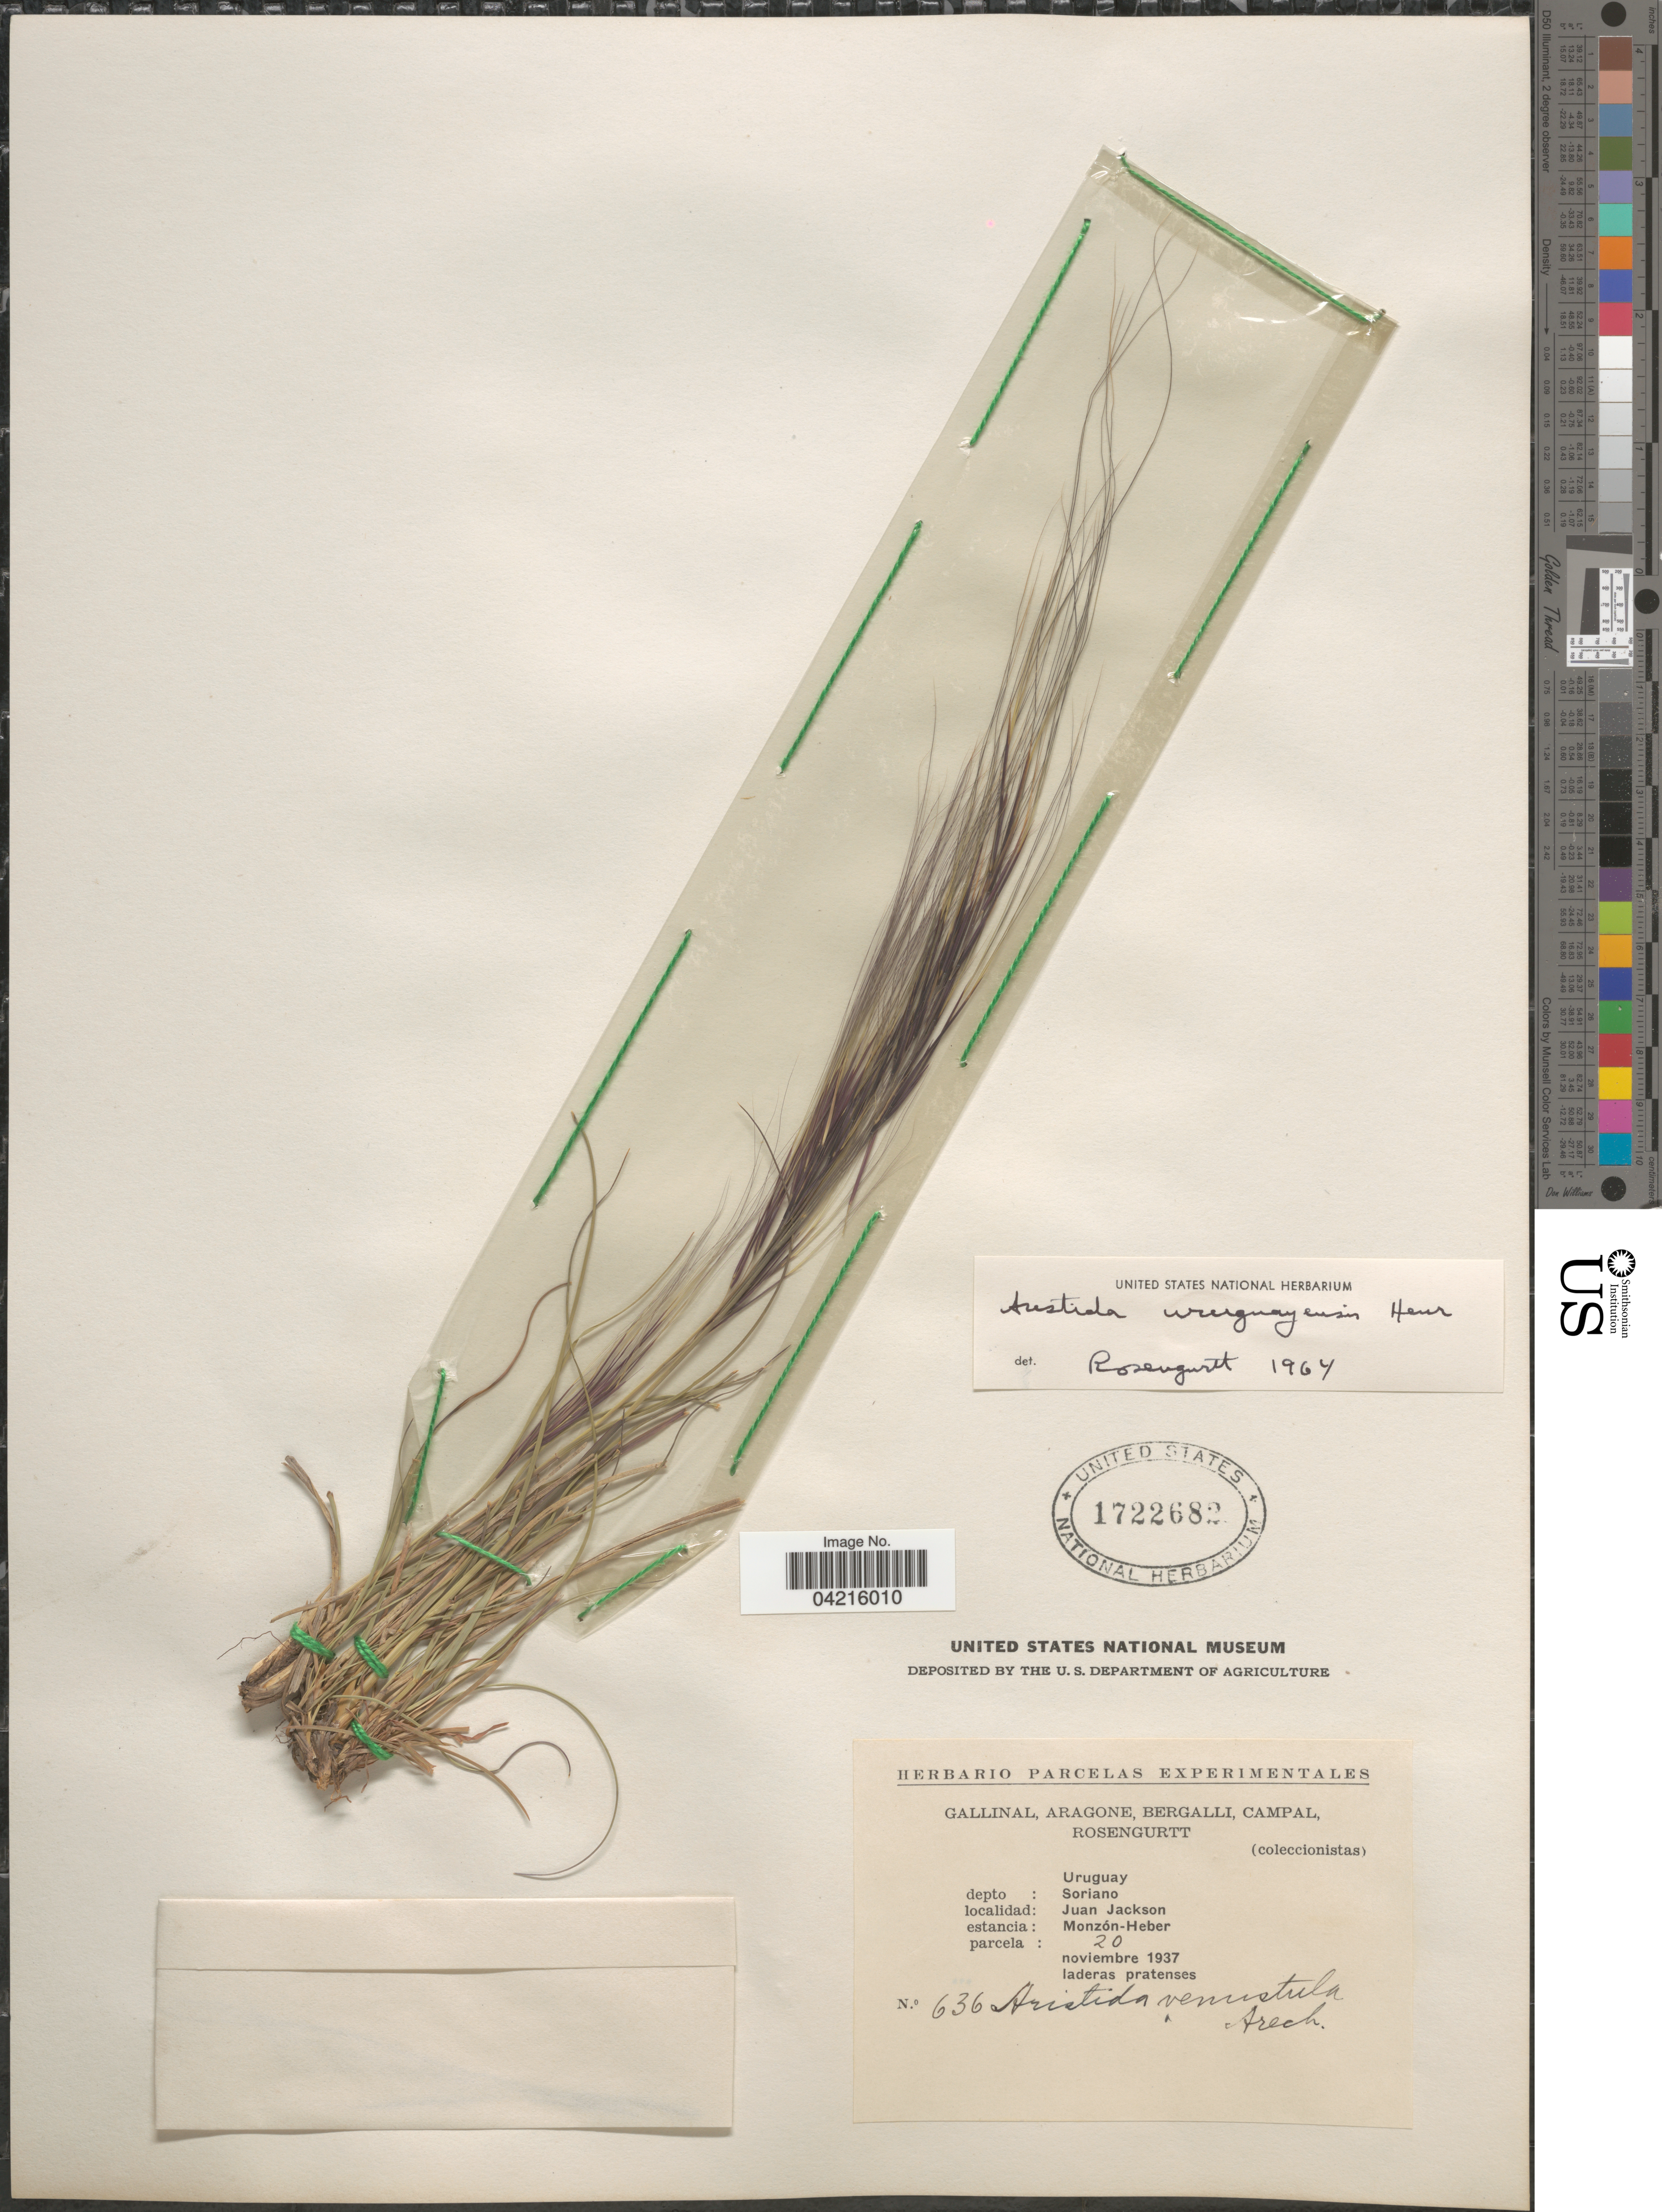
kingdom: Plantae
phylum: Tracheophyta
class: Liliopsida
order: Poales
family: Poaceae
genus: Aristida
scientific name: Aristida uruguayensis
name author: Henr.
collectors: -. Gallinal, -- Aragone, -- Bergalli, -- Campal & Rosengurtt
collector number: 636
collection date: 1937-11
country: Uruguay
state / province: Soriano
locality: Depto: Soriano. Juan Jackson. Estancia: Monzón-Heber. Parcela: 20.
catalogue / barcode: US 1722682